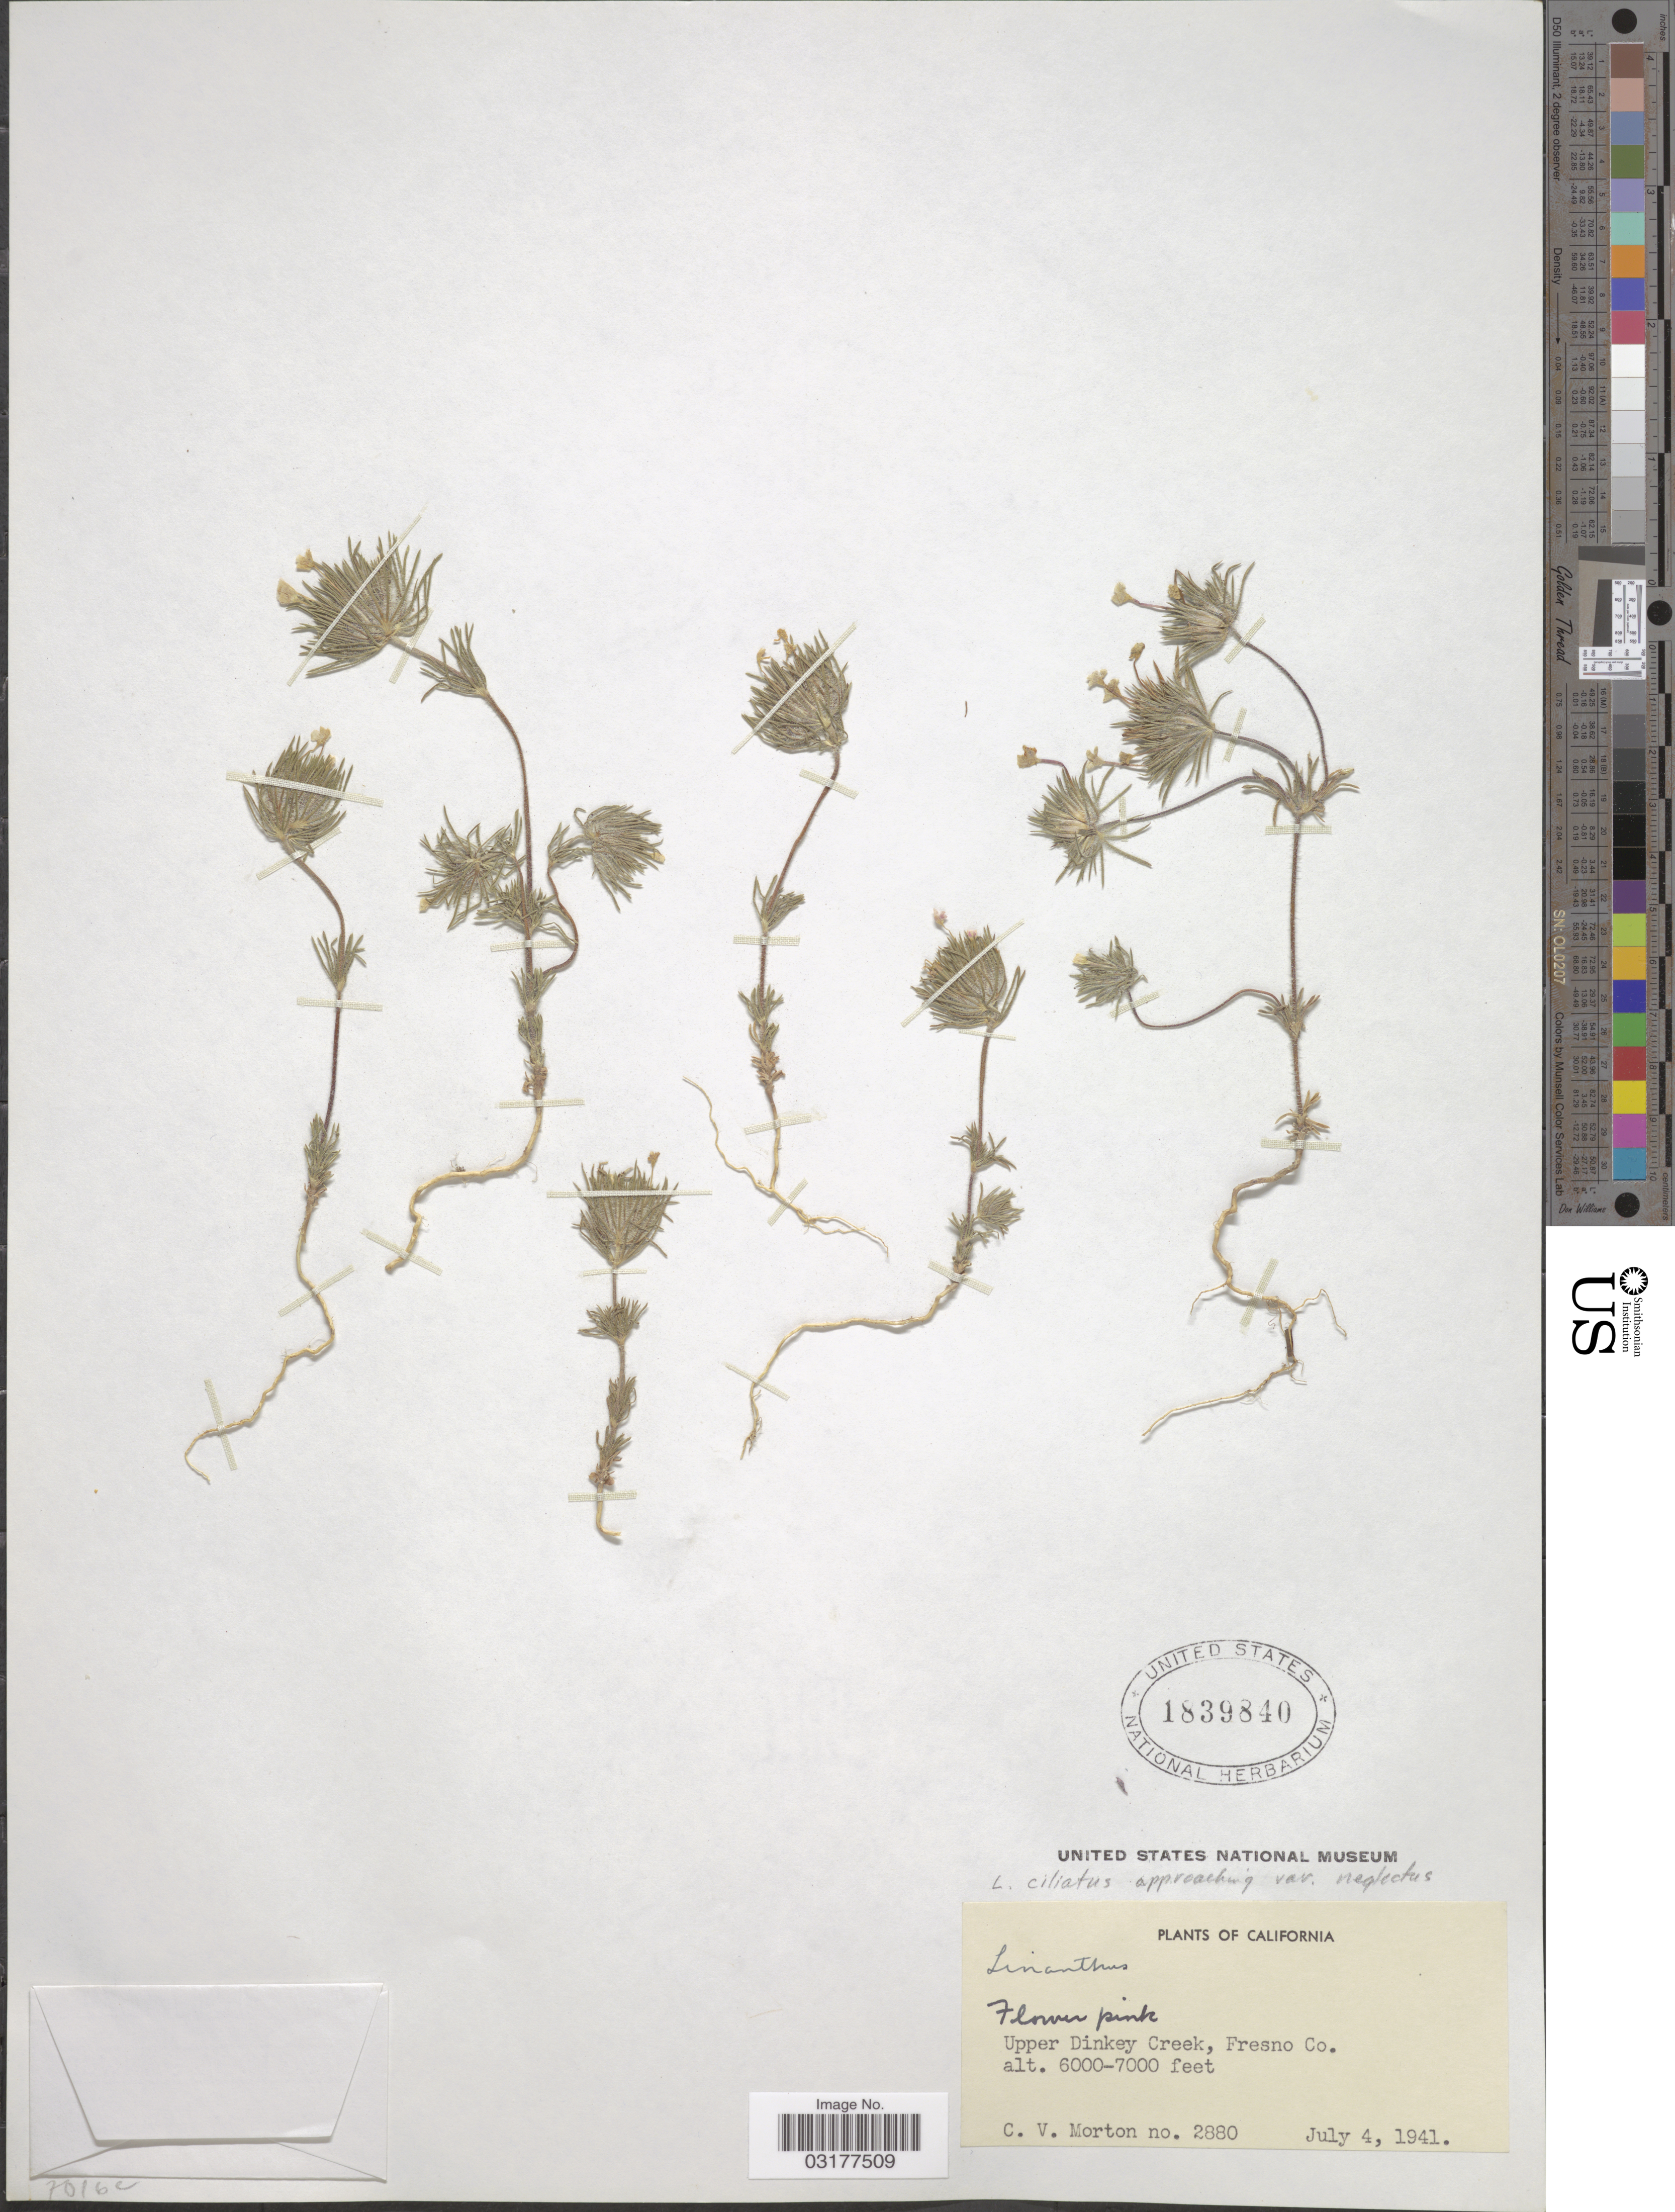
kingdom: Plantae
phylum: Tracheophyta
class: Magnoliopsida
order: Ericales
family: Polemoniaceae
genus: Leptosiphon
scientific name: Leptosiphon ciliatus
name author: (Benth.) Jeps.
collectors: C. V. Morton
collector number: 2880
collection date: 1941-07-04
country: United States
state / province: California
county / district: Fresno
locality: Upper Dinkey Creek, Fresno Co.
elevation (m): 1829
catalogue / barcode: US 1839840